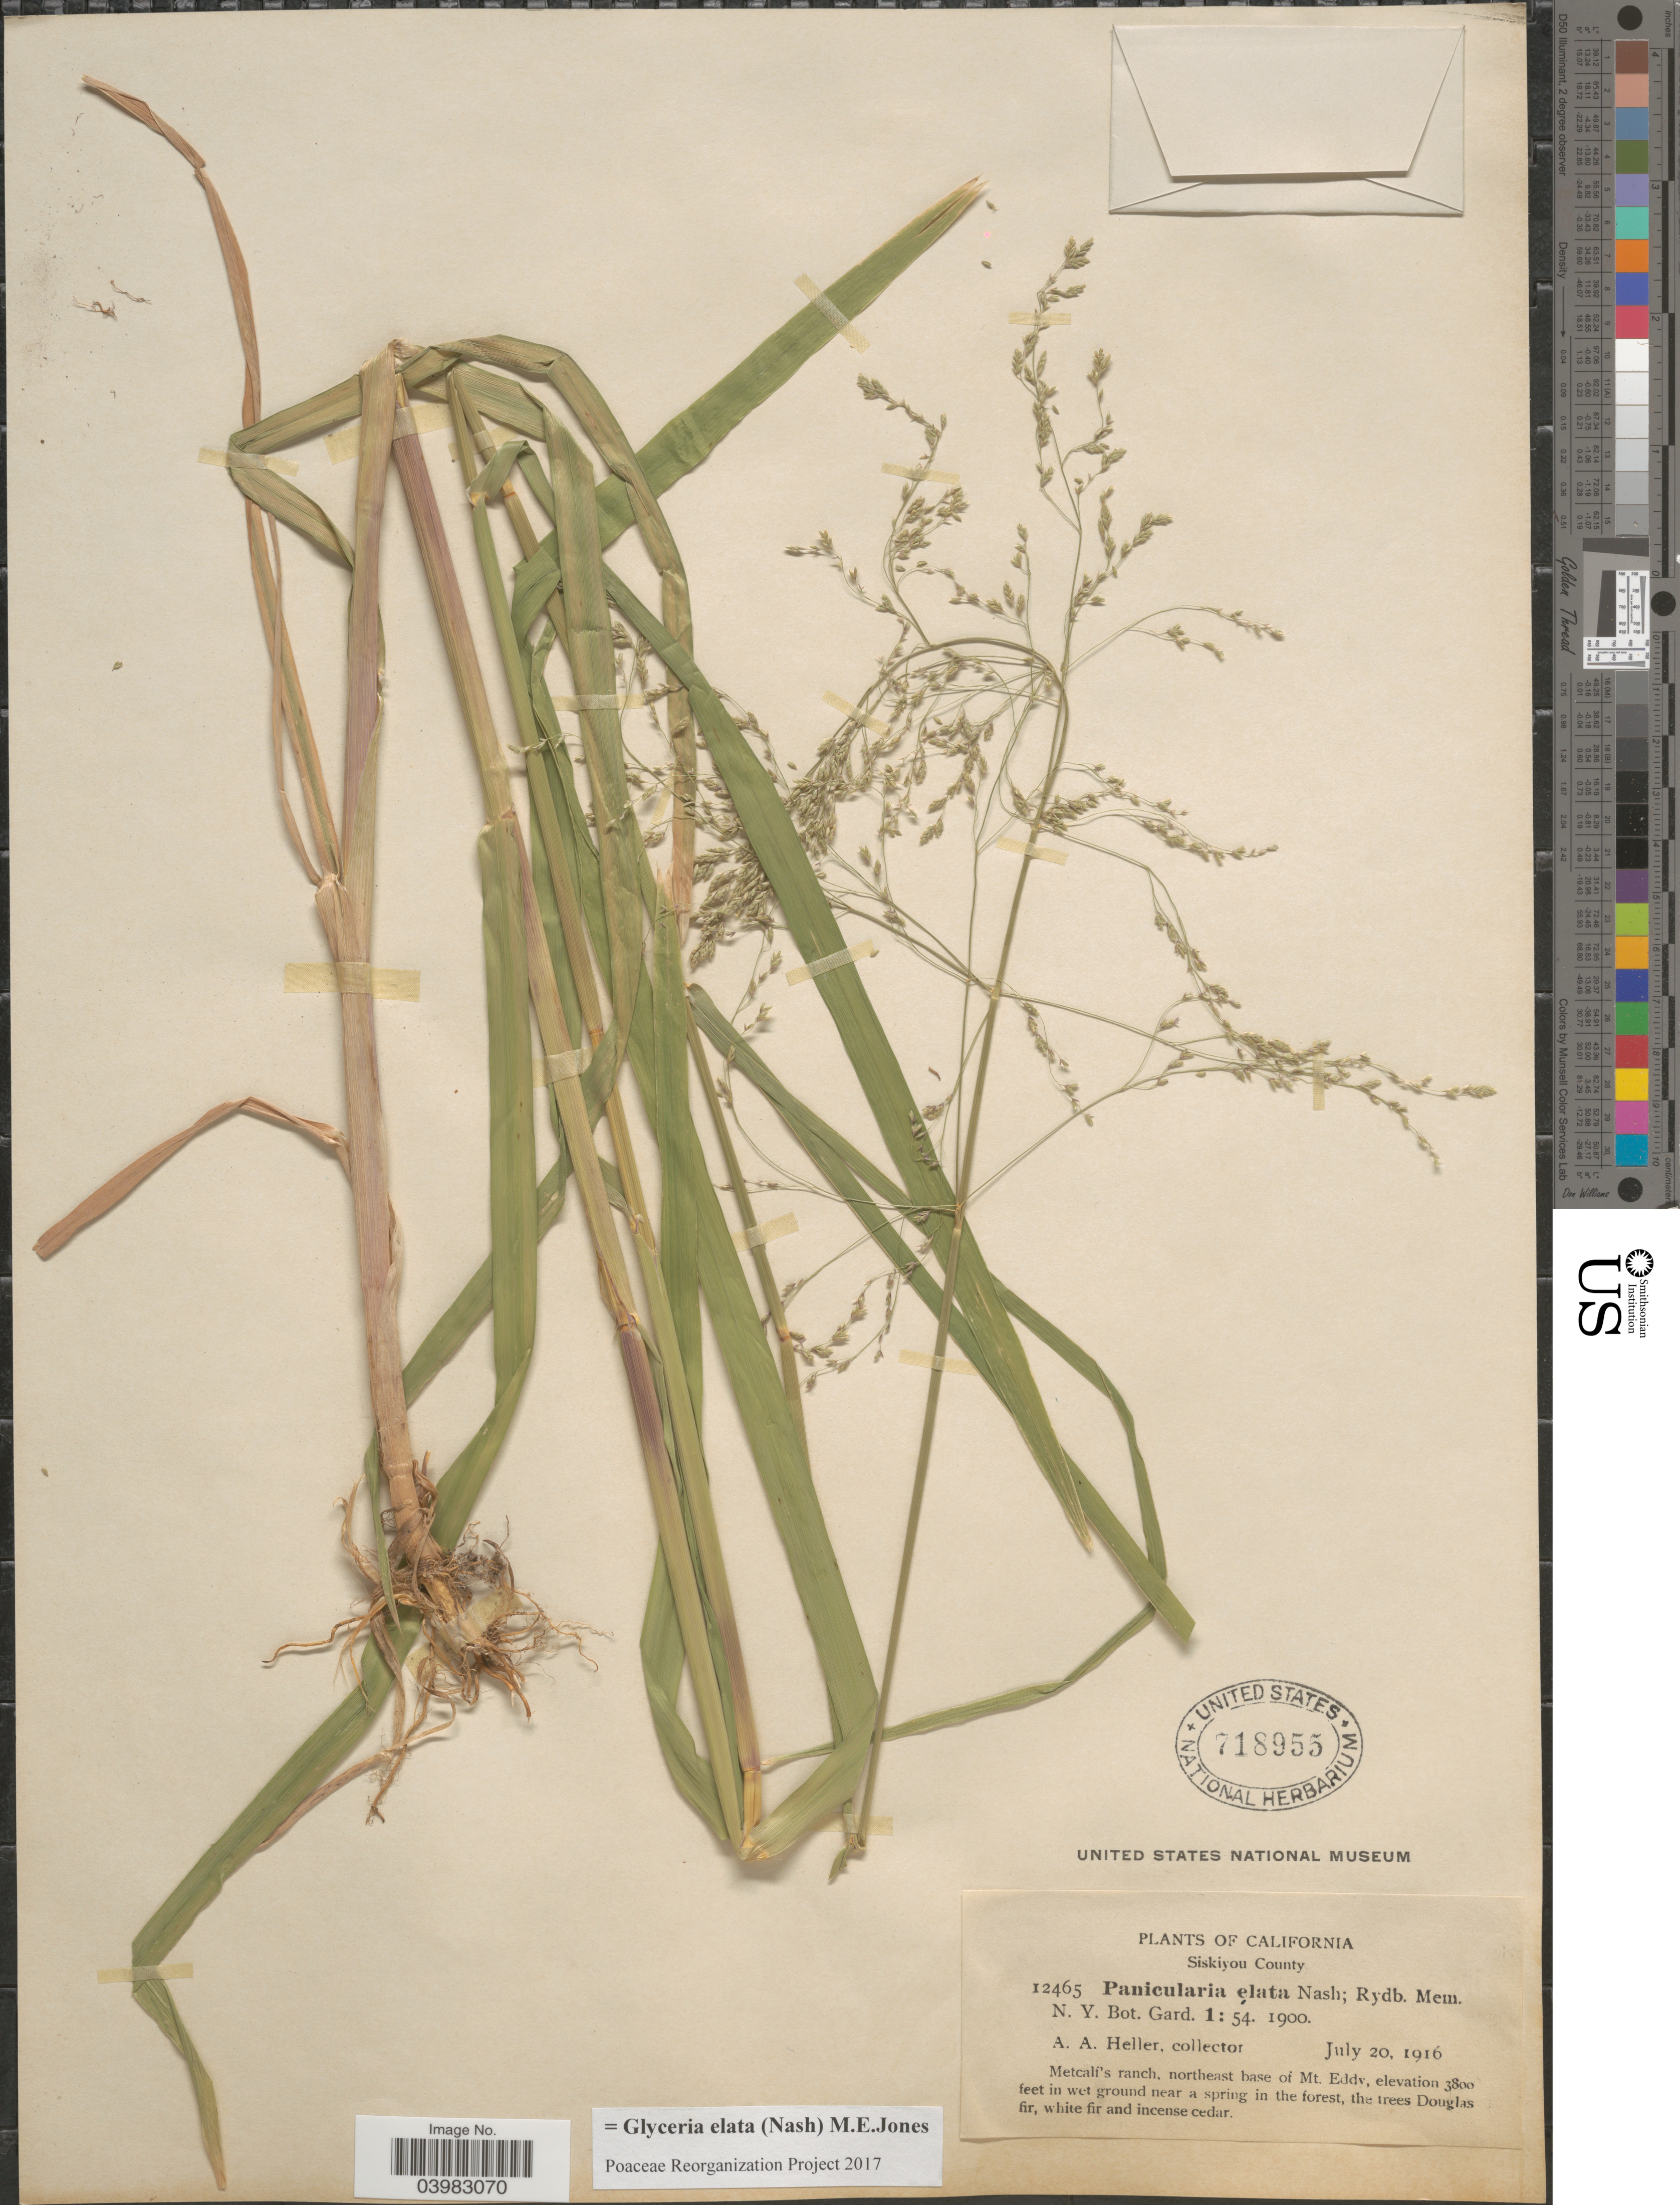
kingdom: Plantae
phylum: Tracheophyta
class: Liliopsida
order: Poales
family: Poaceae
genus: Glyceria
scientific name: Glyceria elata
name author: (Nash) M.E. Jones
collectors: A. A. Heller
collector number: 12465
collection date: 1916-07-20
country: United States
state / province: California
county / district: Siskiyou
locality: Siskiyou County. Metcalf's ranch, northeast base of Mt. Eddy, the trees Douglas fir.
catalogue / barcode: US 718955